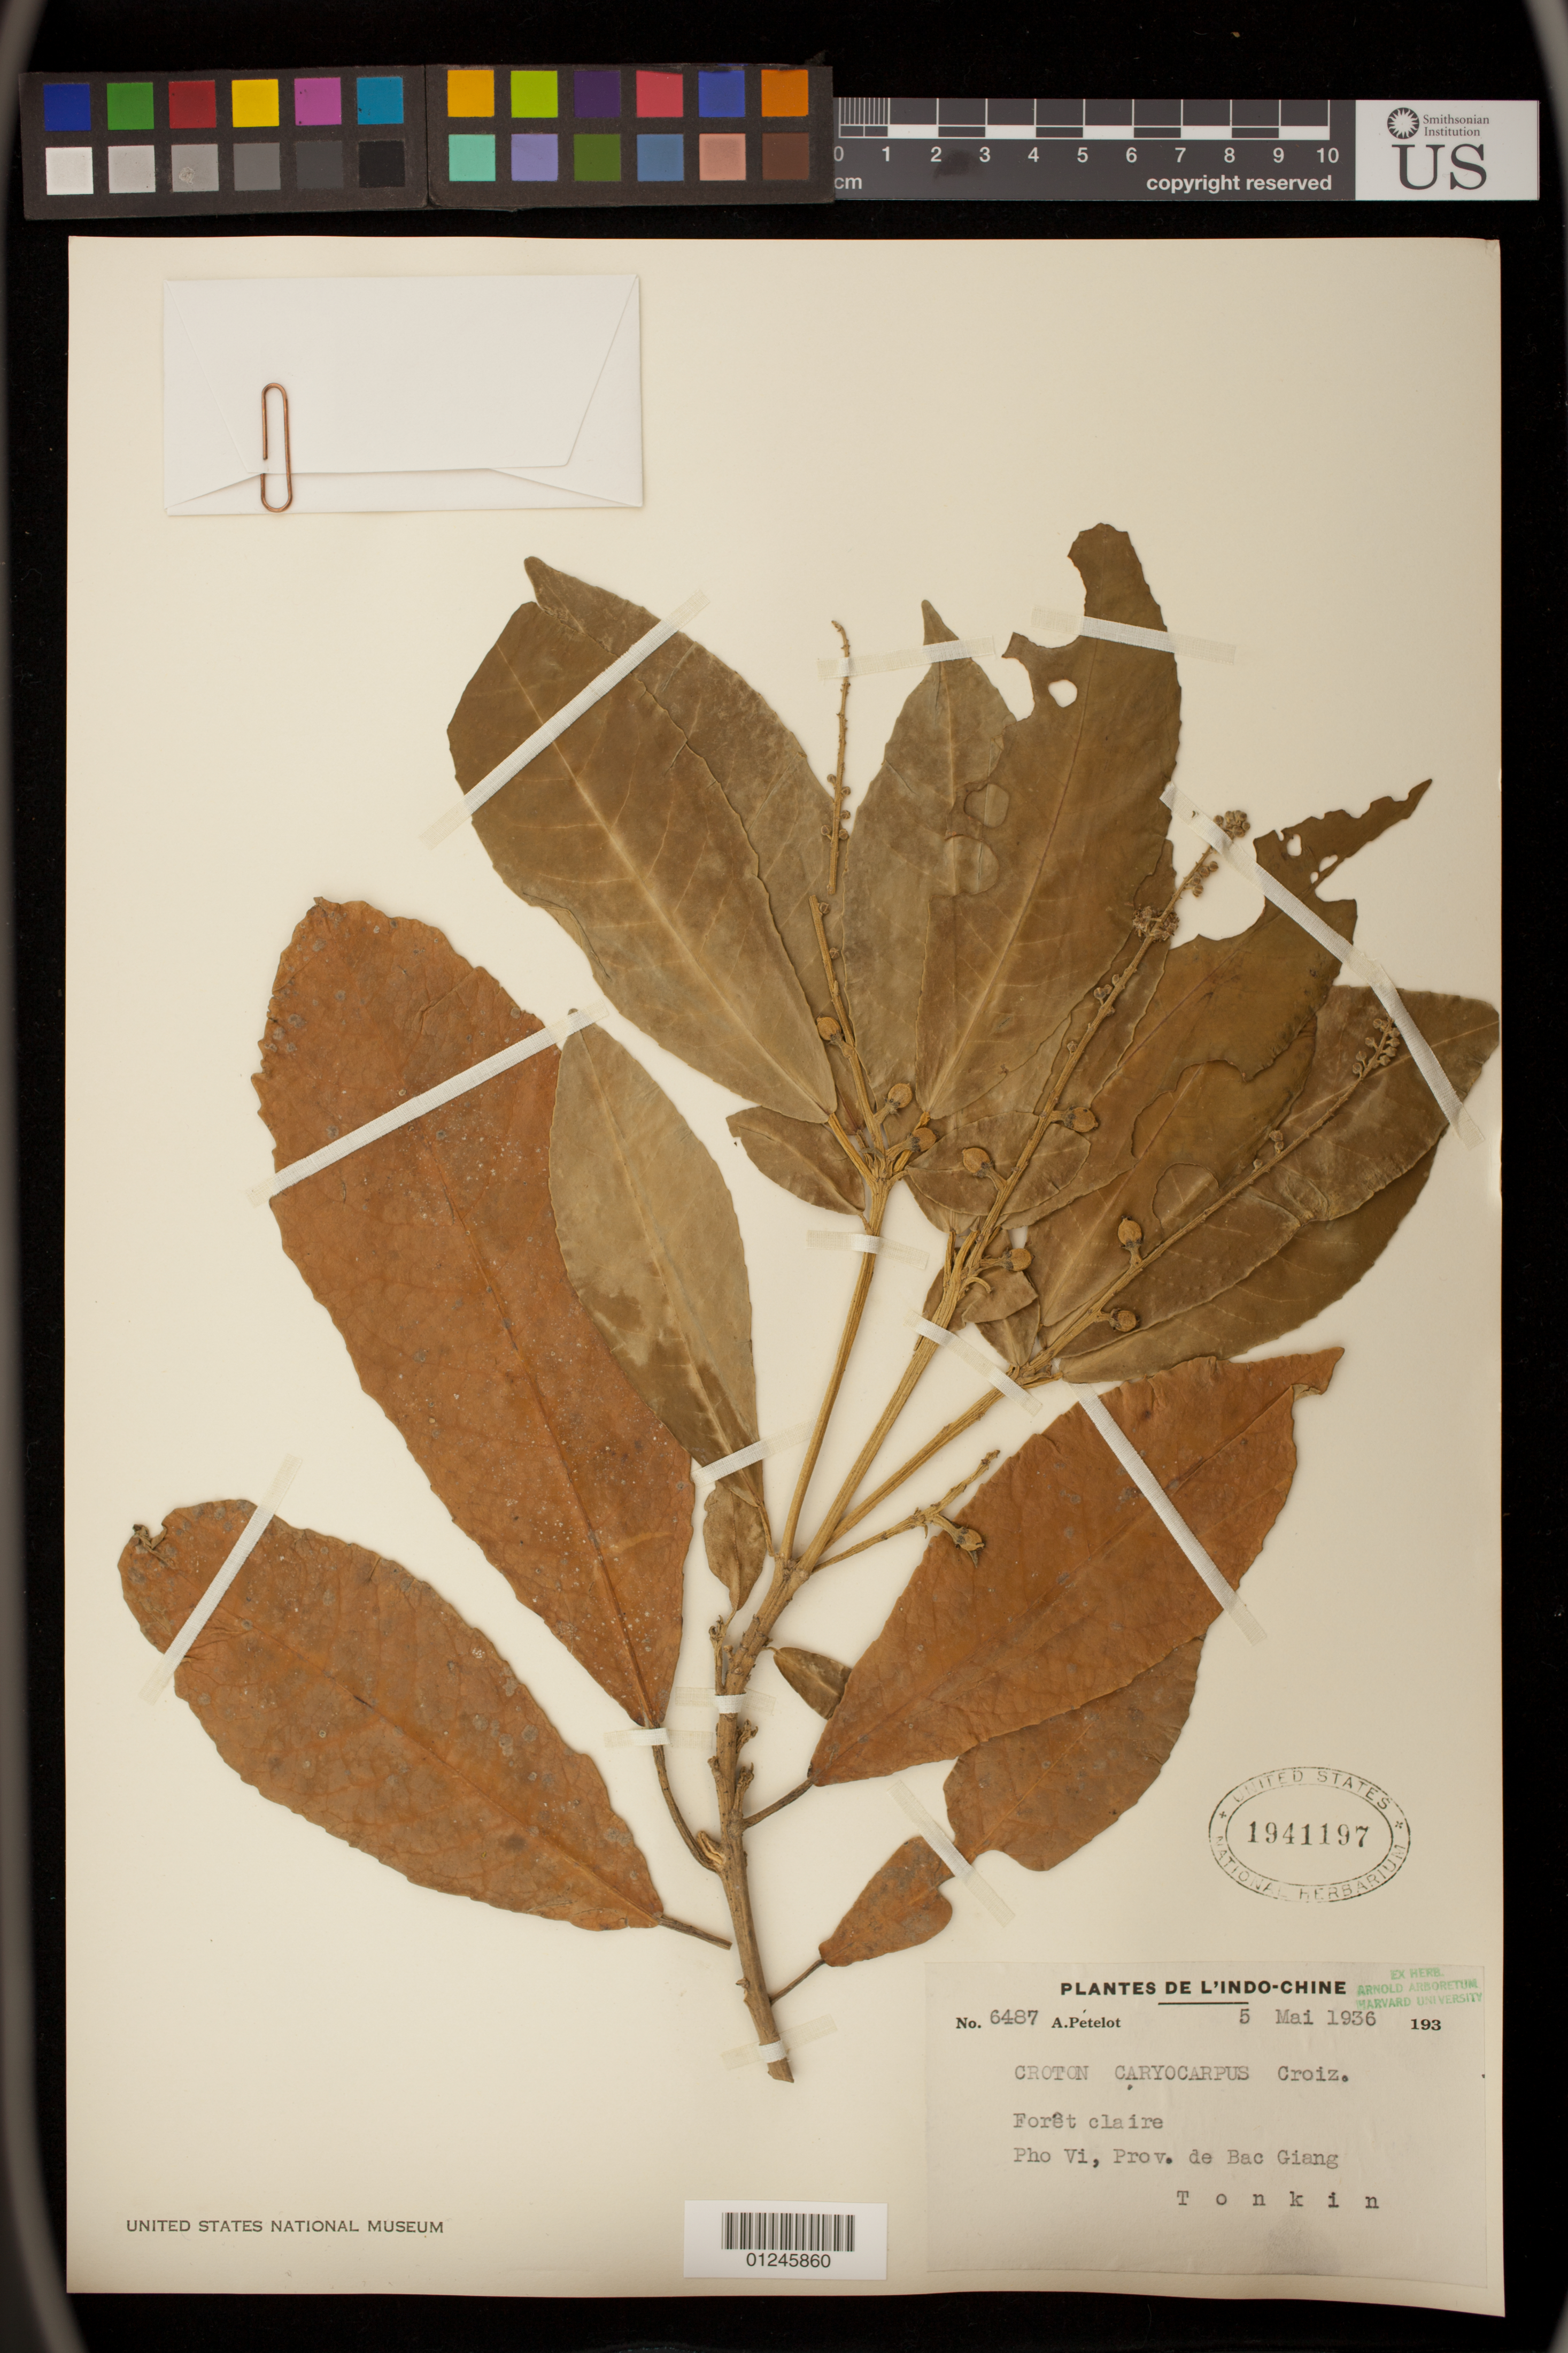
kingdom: Plantae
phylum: Tracheophyta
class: Magnoliopsida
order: Malpighiales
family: Euphorbiaceae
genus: Croton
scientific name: Croton caryocarpus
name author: Croizat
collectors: A. Petelot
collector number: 6487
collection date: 1936-05-05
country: Vietnam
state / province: Bac Giang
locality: Pho Vi, Tonkin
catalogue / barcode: US 1941197